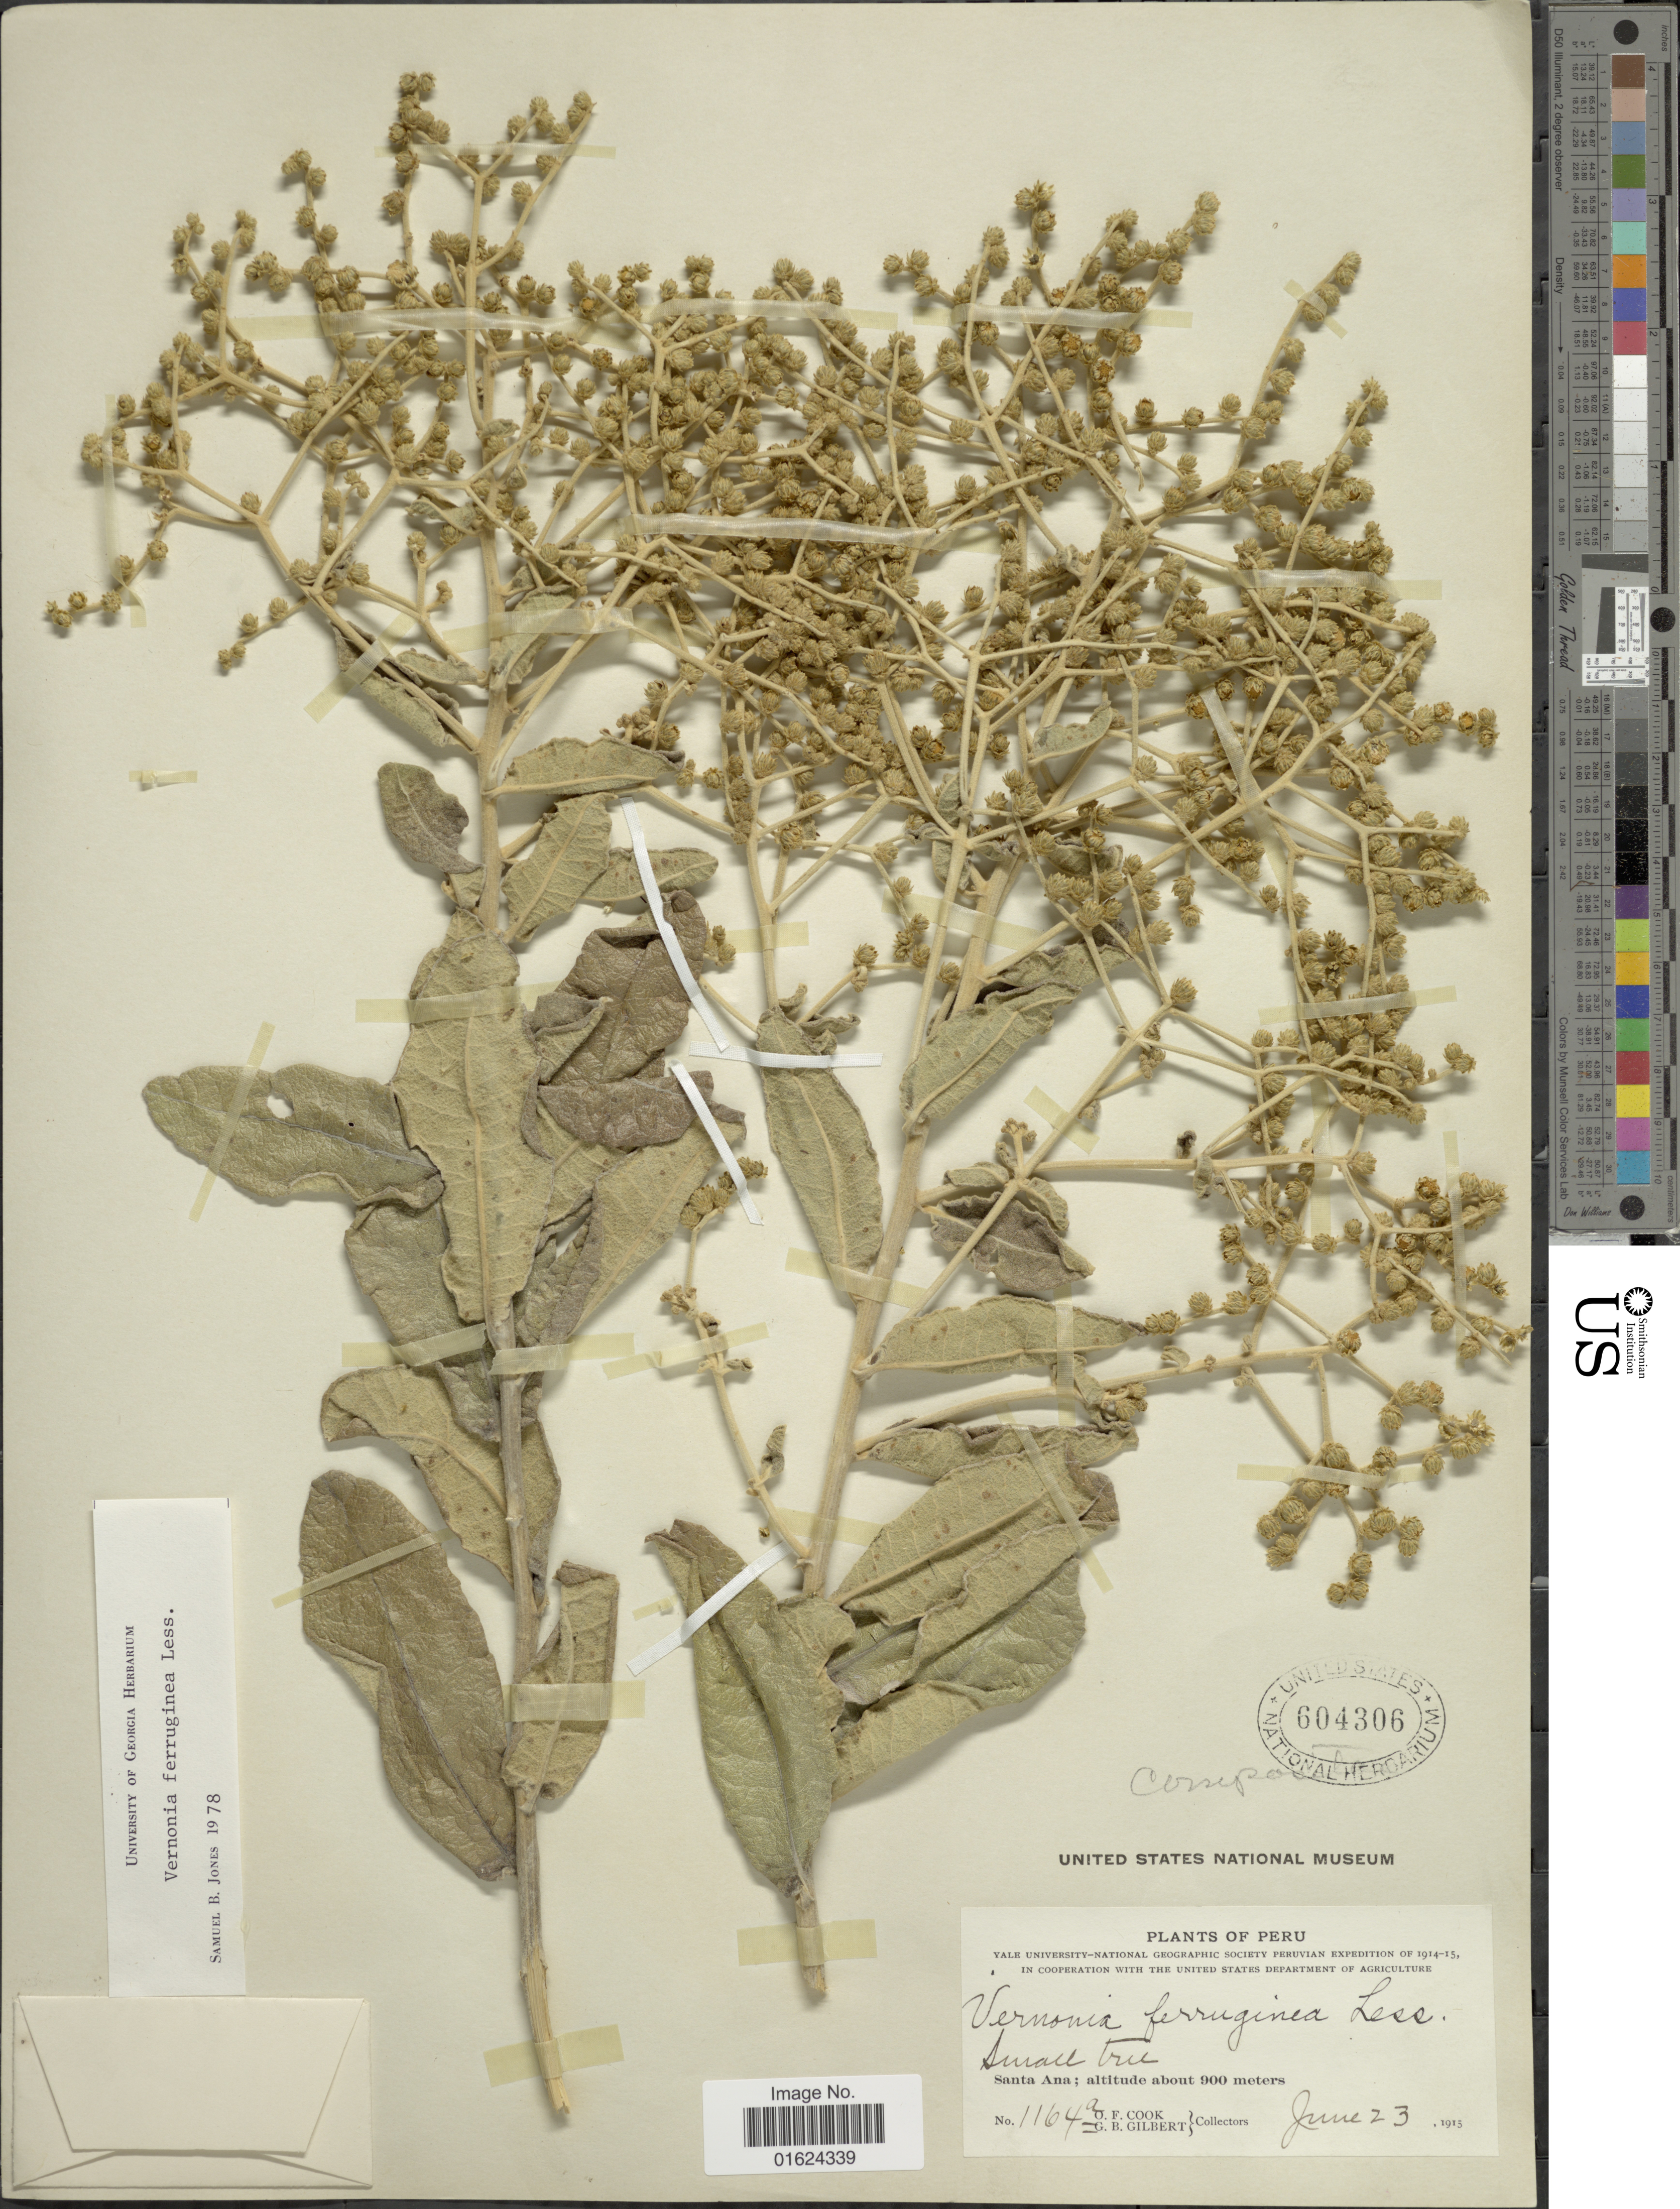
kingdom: Plantae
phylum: Tracheophyta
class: Magnoliopsida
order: Asterales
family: Asteraceae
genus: Vernonanthura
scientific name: Vernonanthura ferruginea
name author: (Less.) H. Rob.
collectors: O. F. Cook & G. B. Gilbert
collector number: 1164a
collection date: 1915-06-23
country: Peru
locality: Santa Ana.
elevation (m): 900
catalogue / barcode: US 604306